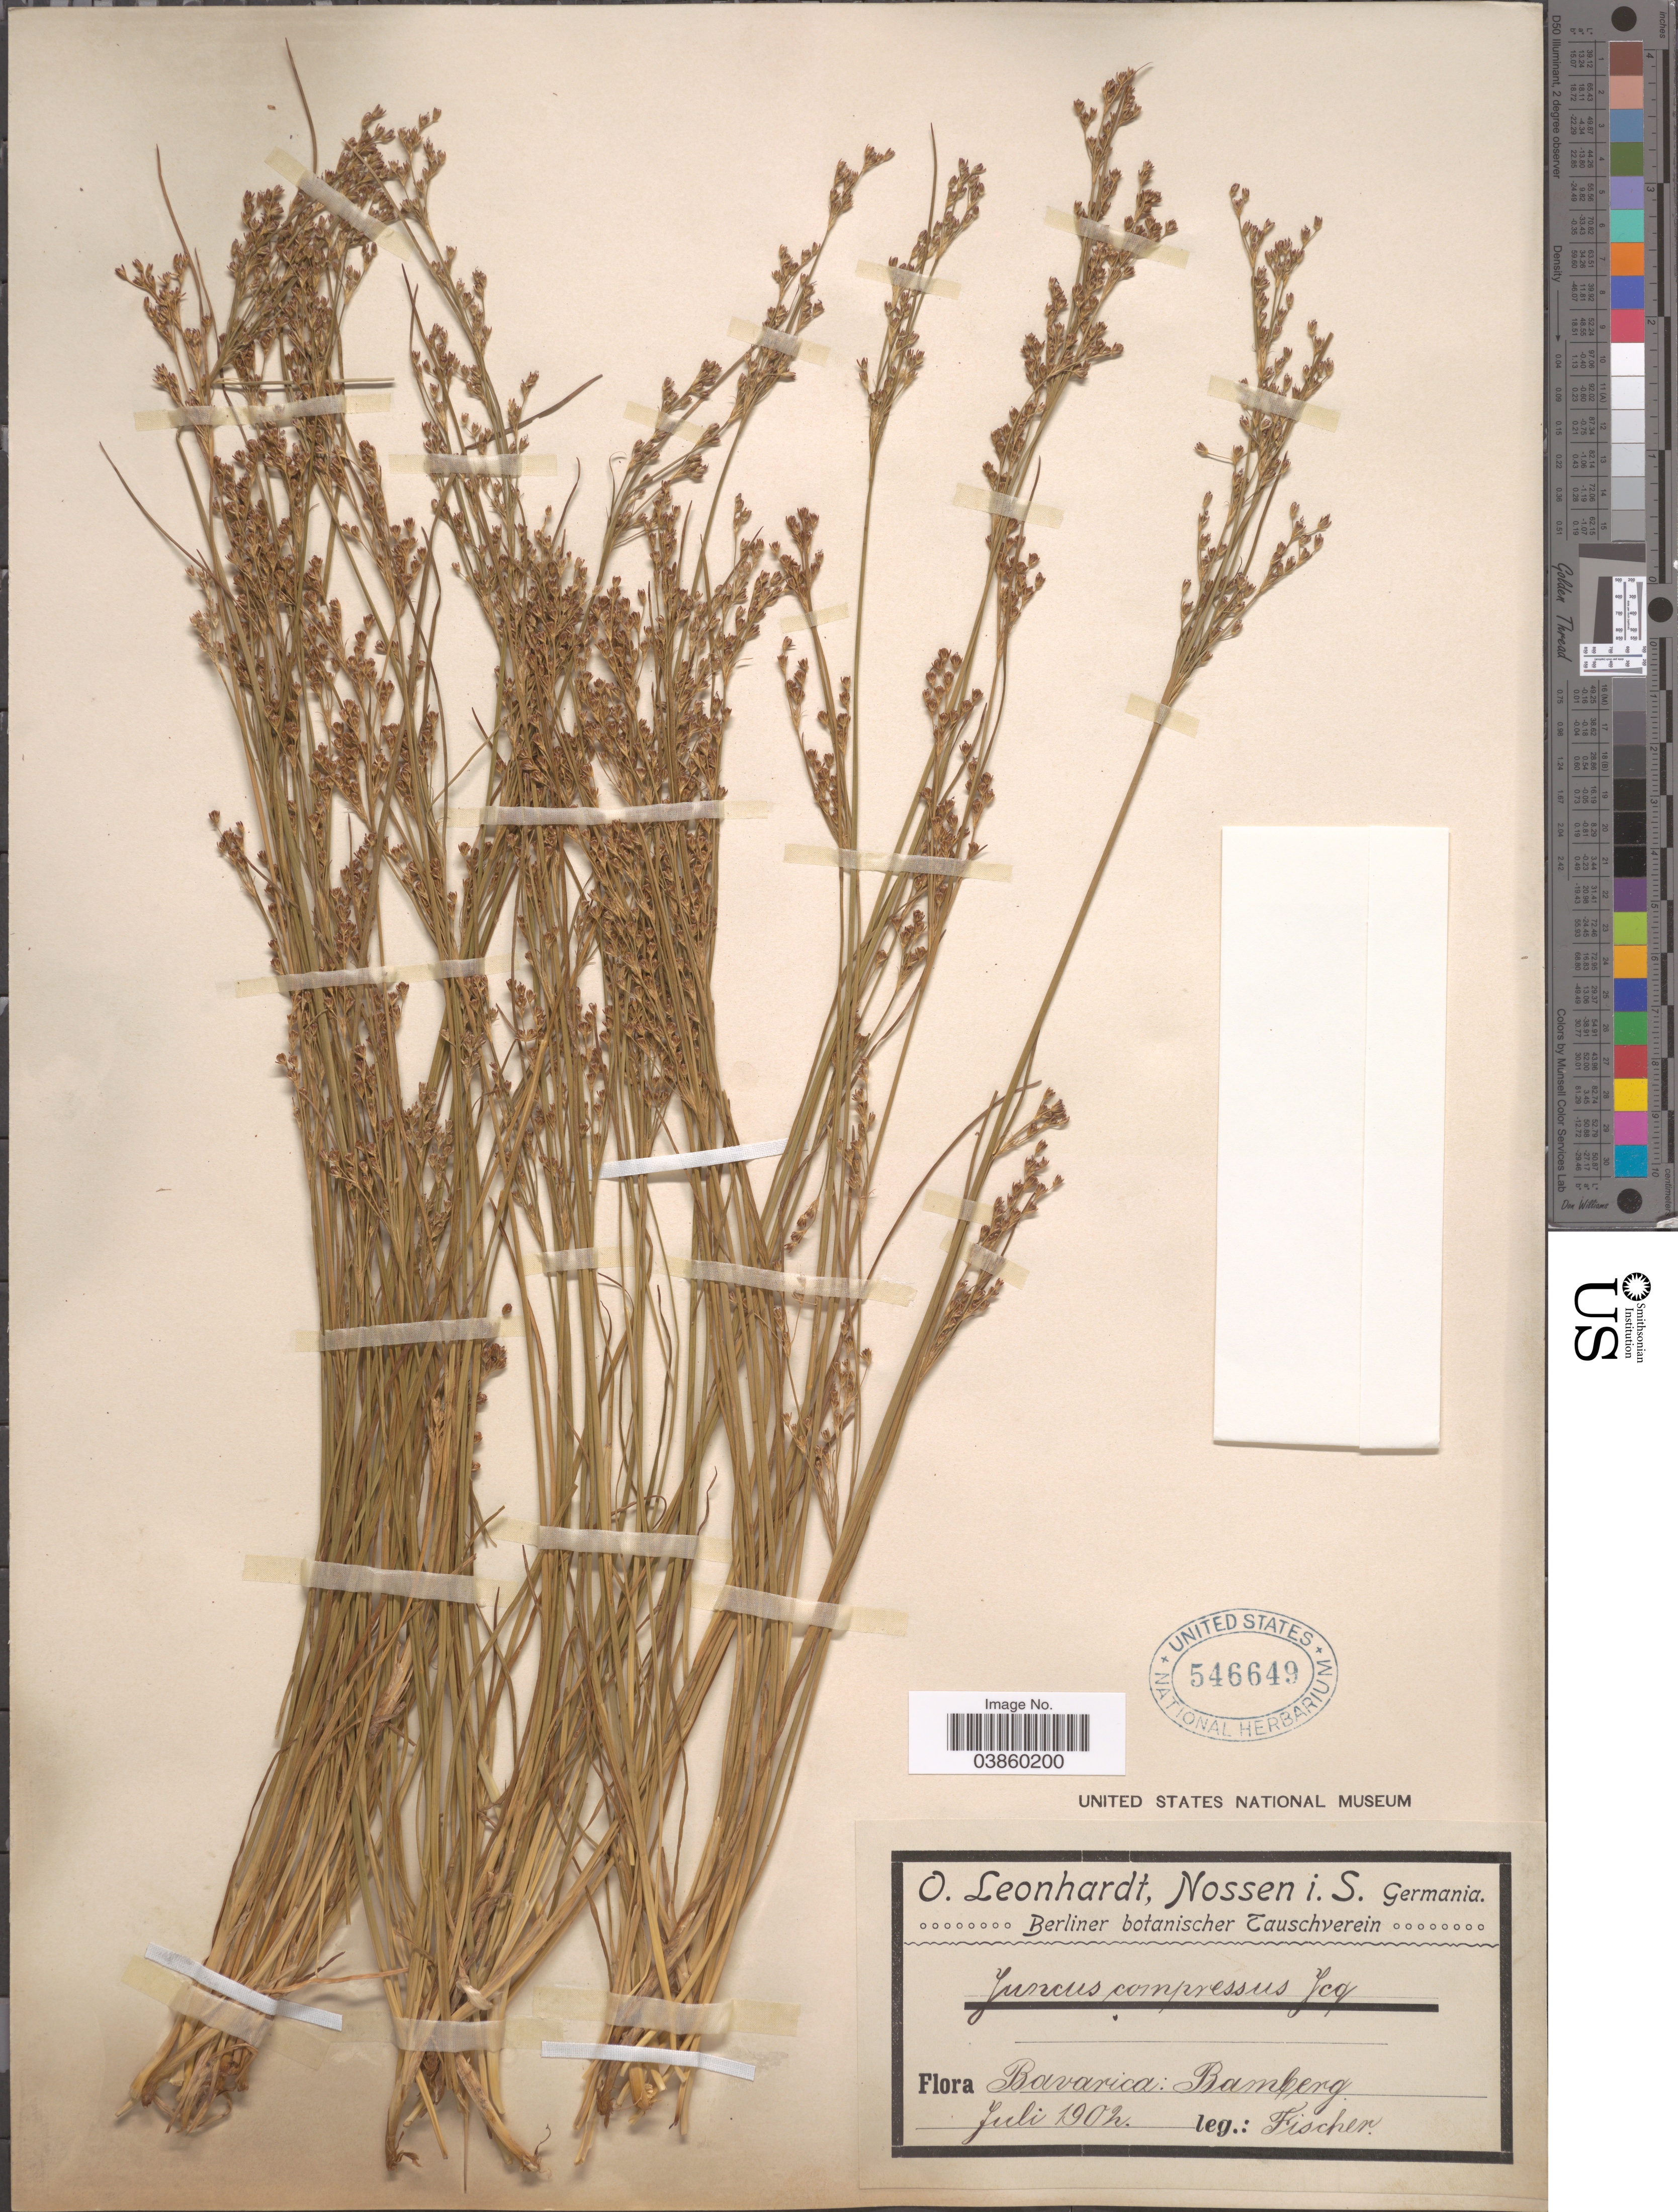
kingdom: Plantae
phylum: Tracheophyta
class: Liliopsida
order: Poales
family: Juncaceae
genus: Juncus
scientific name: Juncus compressus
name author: Jacq.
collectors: -- Fischer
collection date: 1902-07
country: Germany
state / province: Bayern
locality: Bavarica: Bamberg.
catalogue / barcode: US 546649